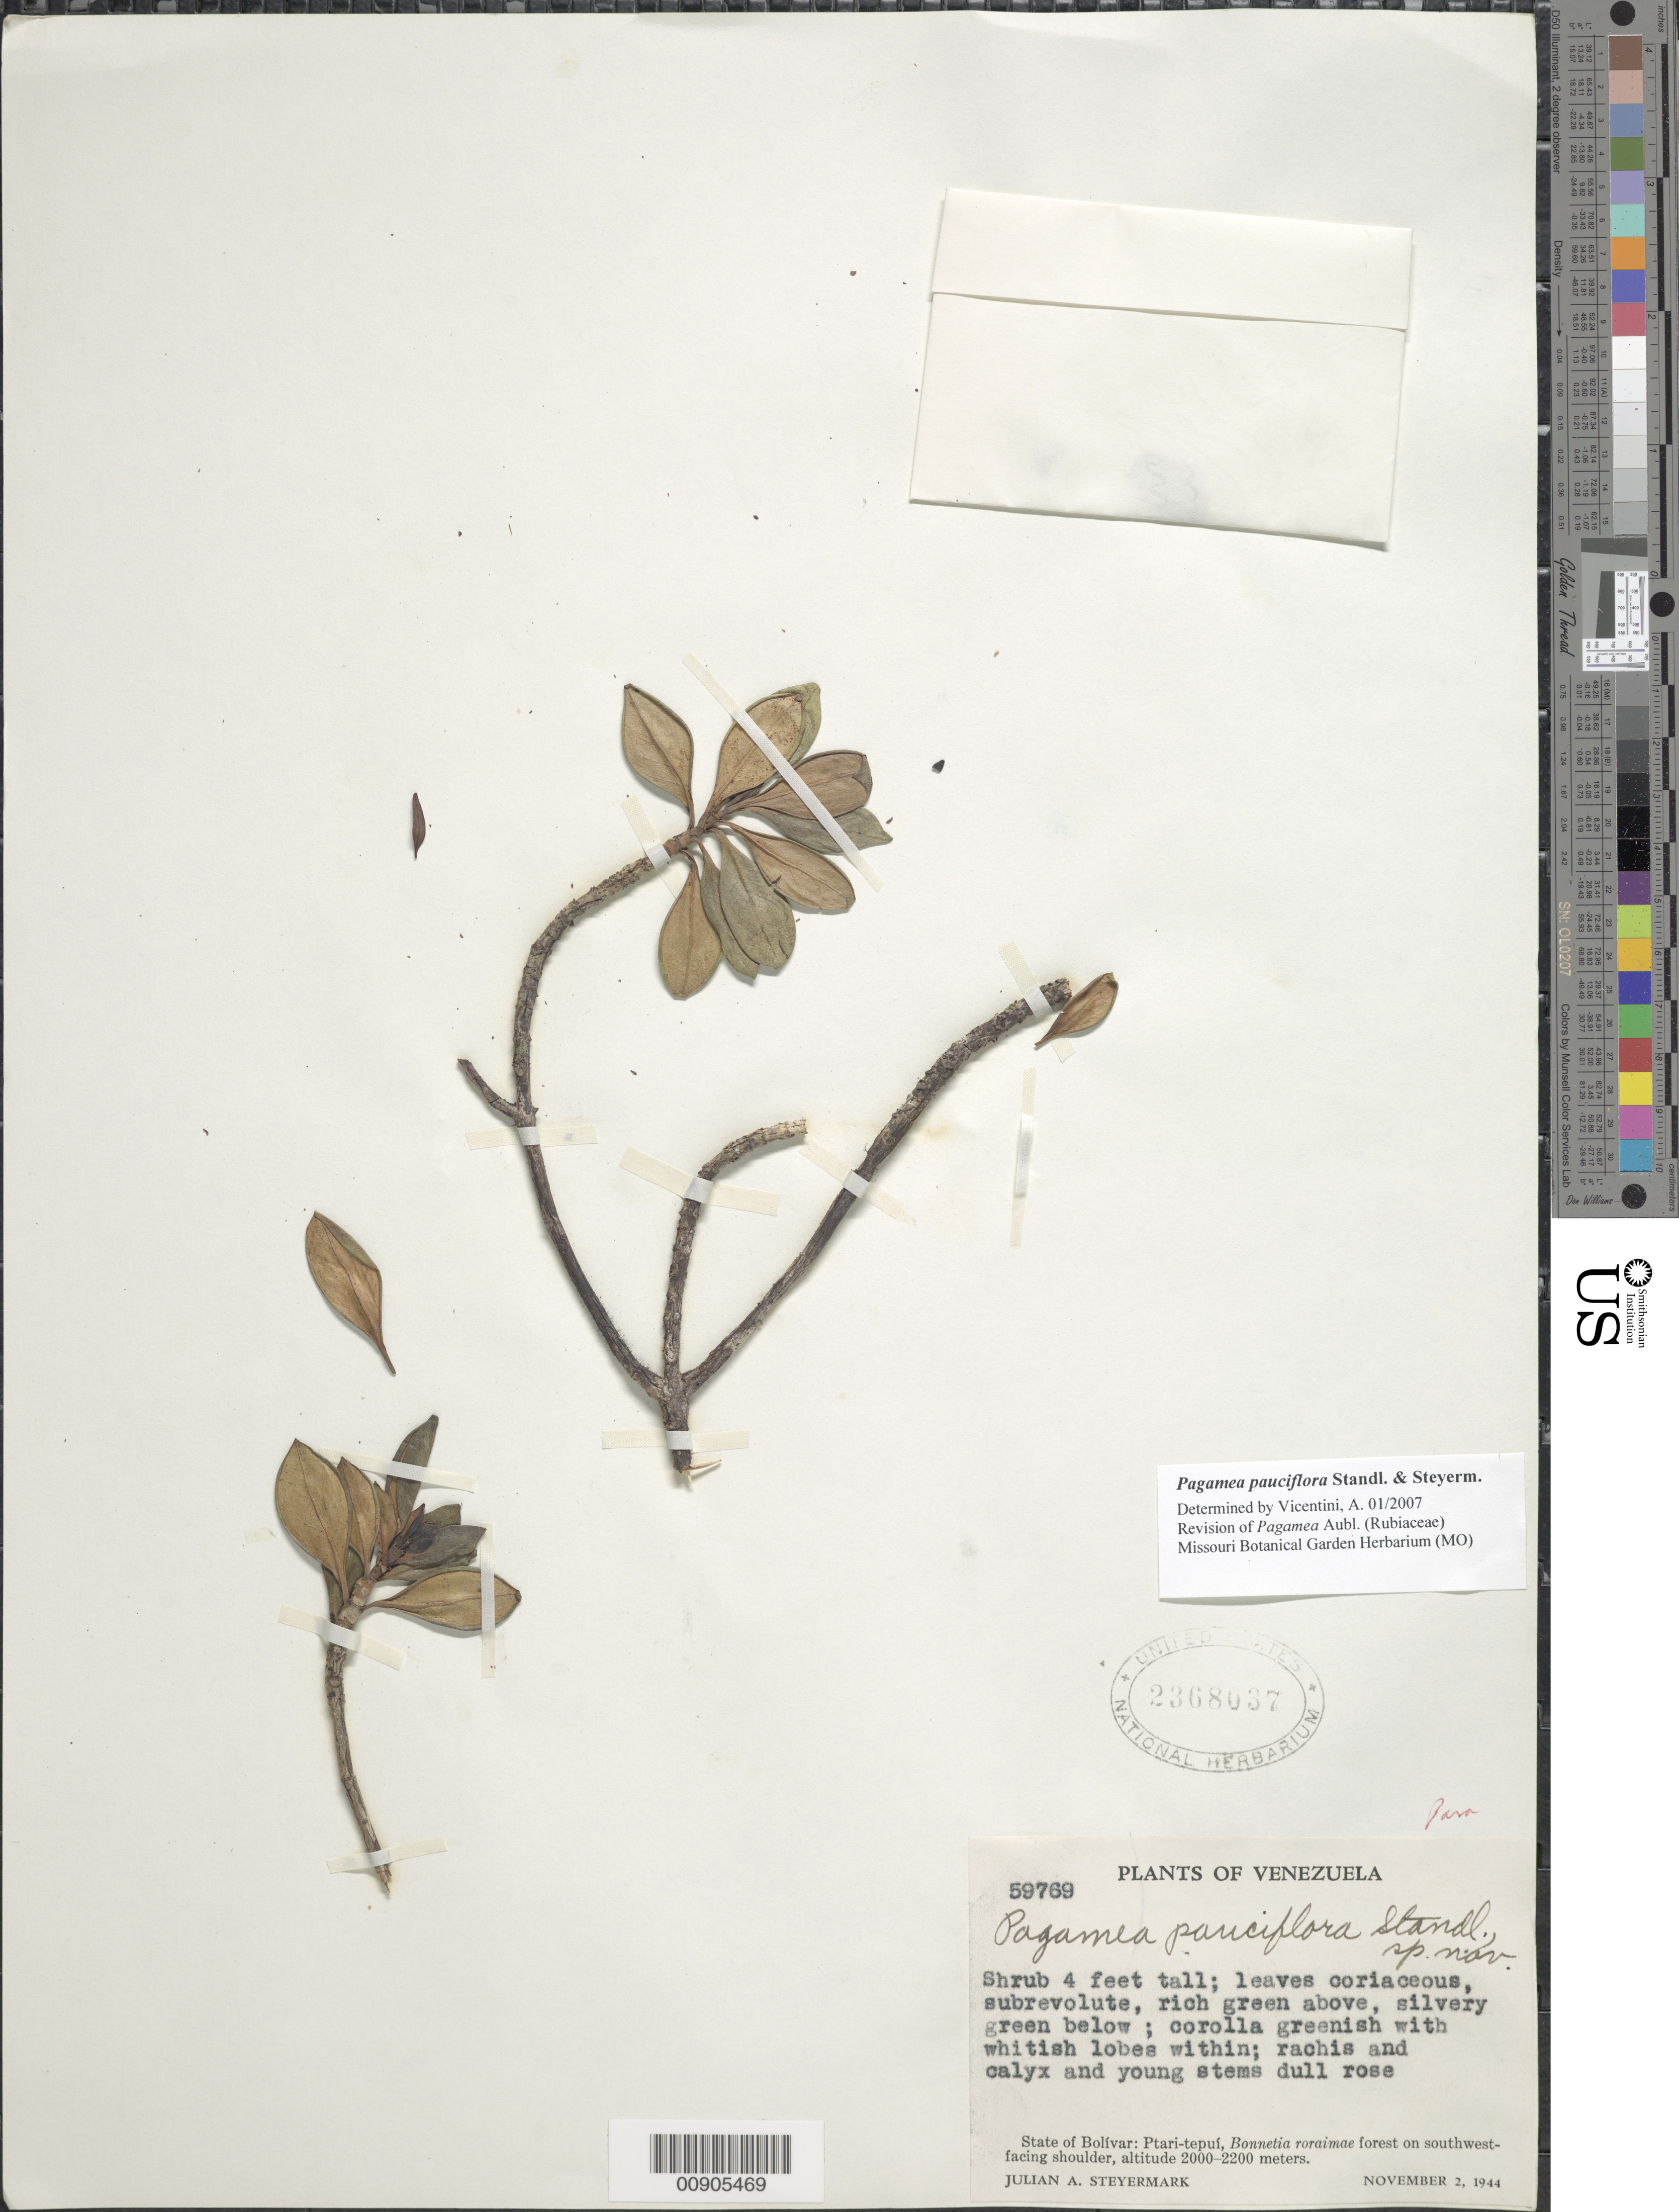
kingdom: Plantae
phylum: Tracheophyta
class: Magnoliopsida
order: Gentianales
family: Rubiaceae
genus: Pagamea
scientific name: Pagamea pauciflora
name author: Standl. & Steyerm.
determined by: Vicentini, A.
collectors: J. Steyermark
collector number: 59769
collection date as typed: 2-Nov-44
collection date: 1944-11-02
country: Venezuela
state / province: Bolívar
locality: Ptari-tepuí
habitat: Bonnetia roraimae forest on SW-facing shoulder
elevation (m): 2000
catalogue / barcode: US 2368037